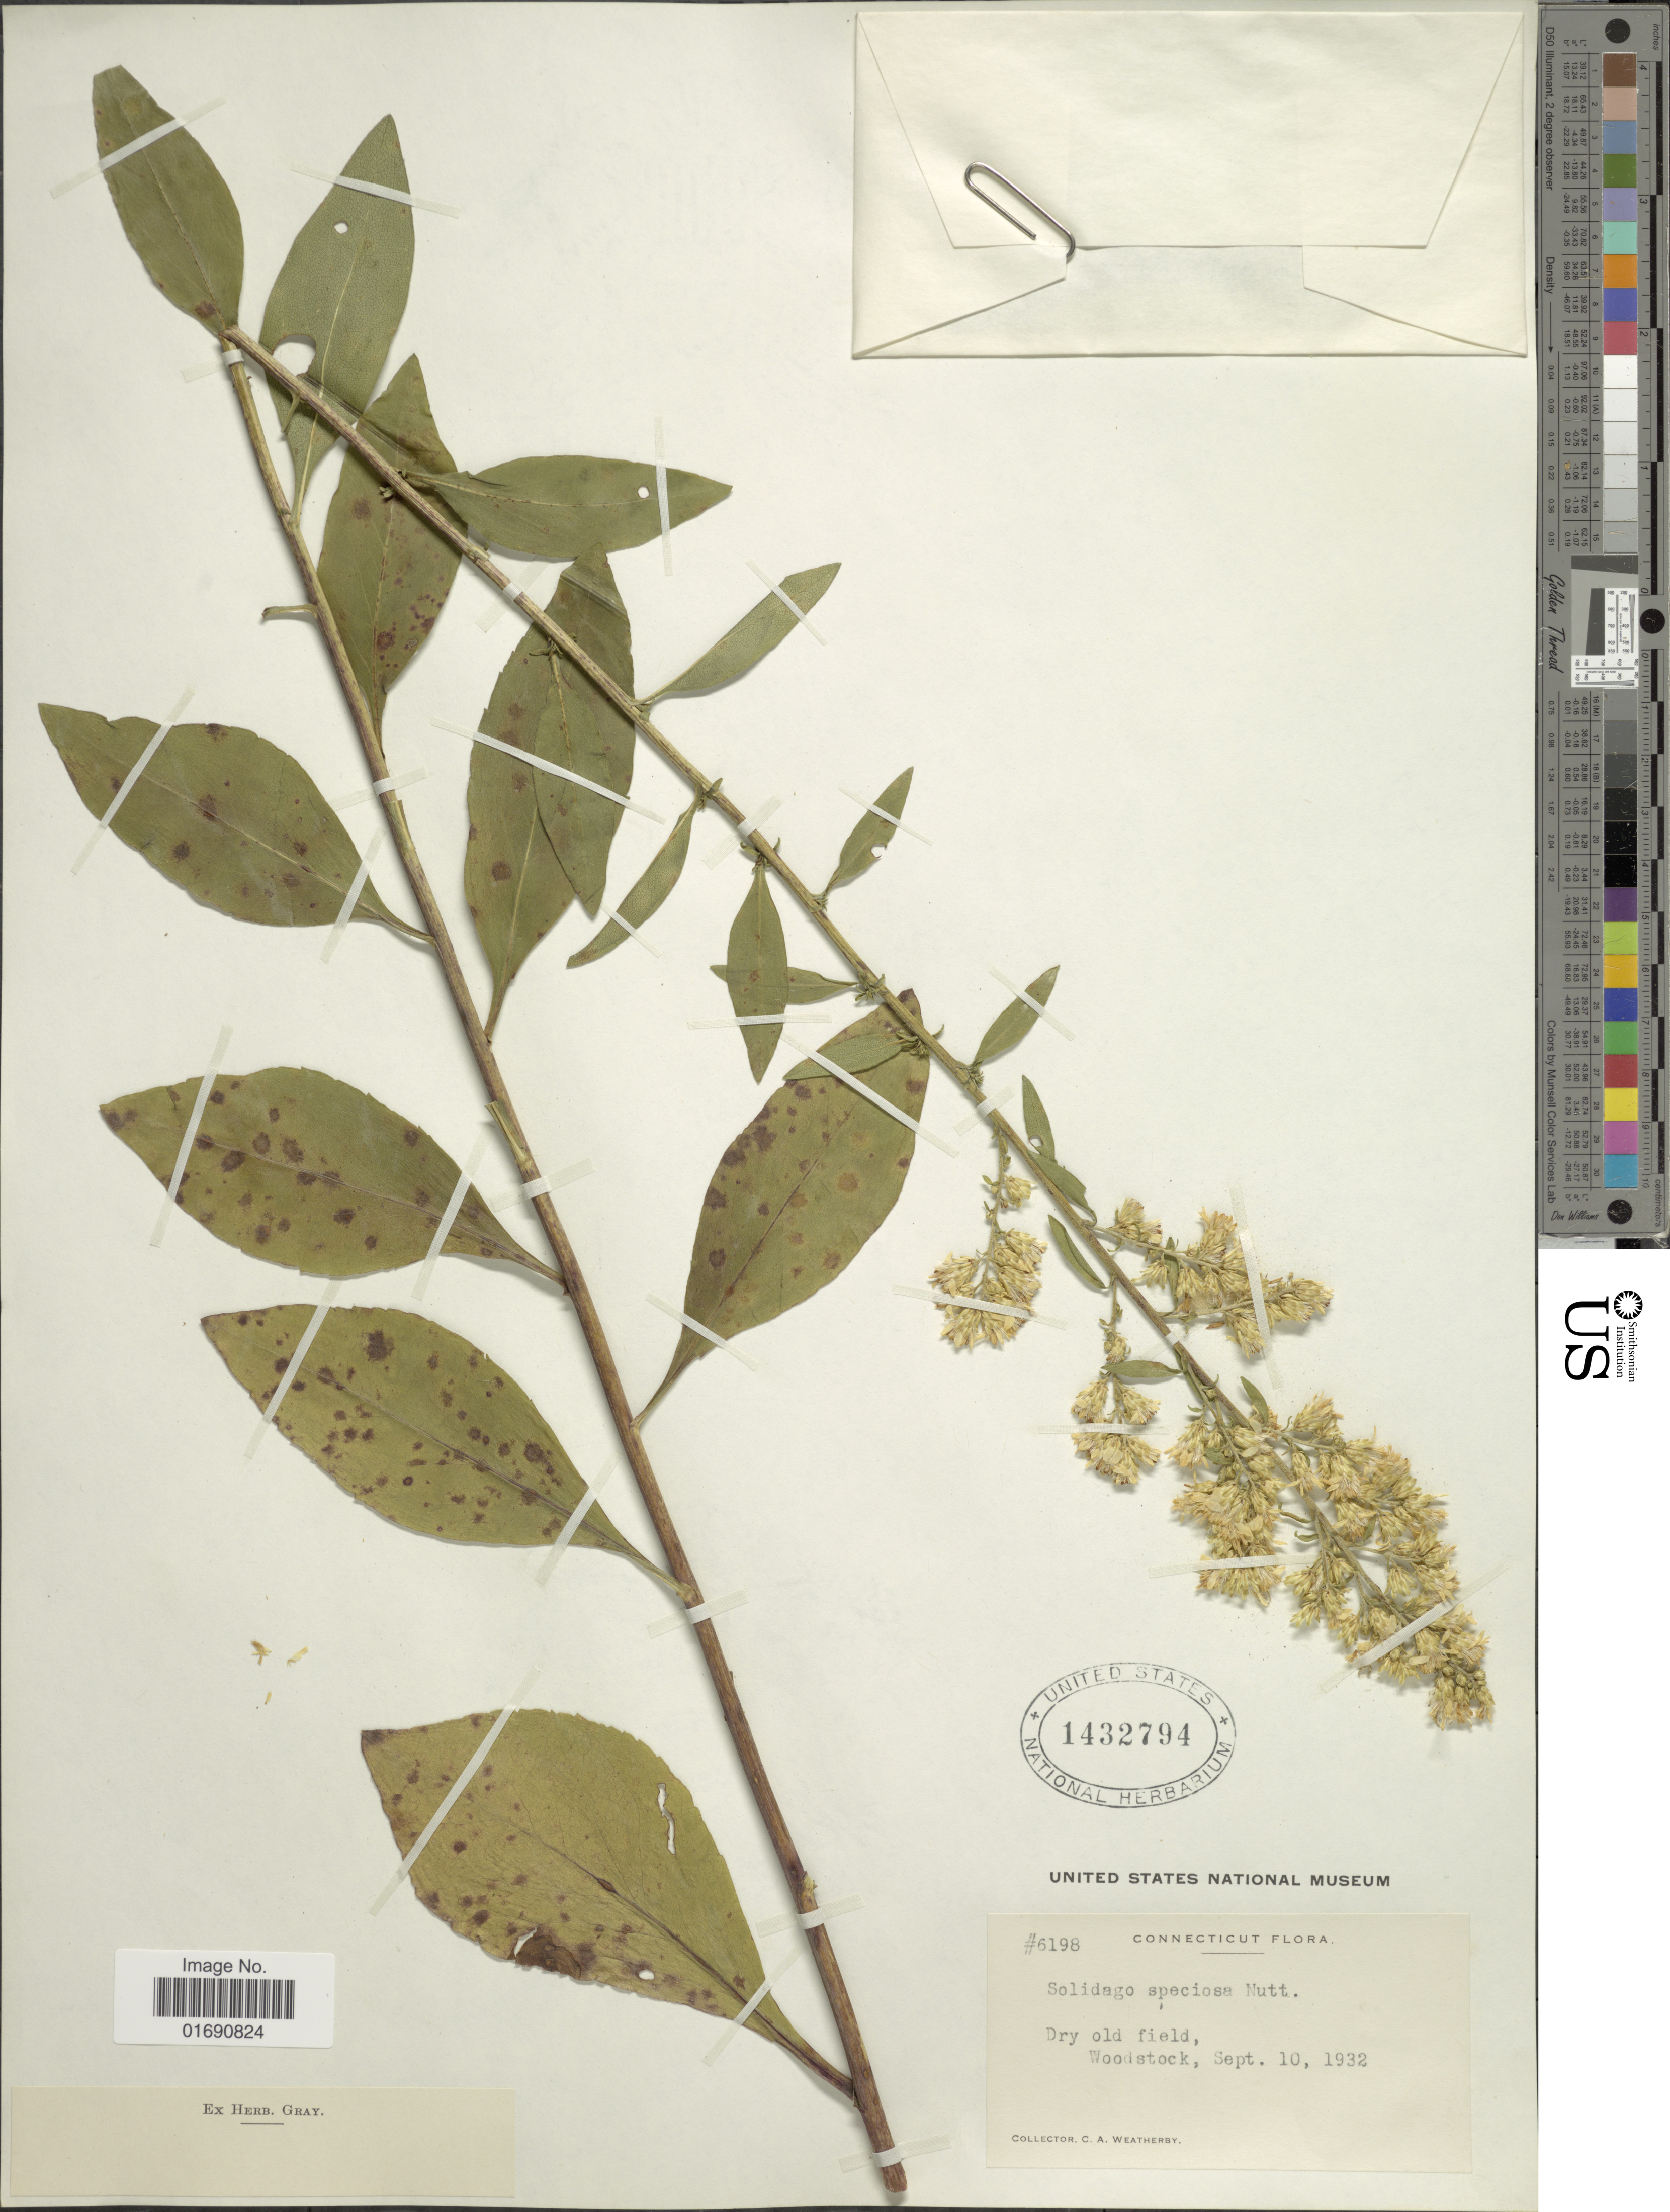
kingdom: Plantae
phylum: Tracheophyta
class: Magnoliopsida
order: Asterales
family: Asteraceae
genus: Solidago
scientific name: Solidago speciosa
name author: Nutt.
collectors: C. A. Weatherby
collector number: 6198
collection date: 1932-09-10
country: United States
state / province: Connecticut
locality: Dry old field, Woodstock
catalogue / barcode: US 1432794